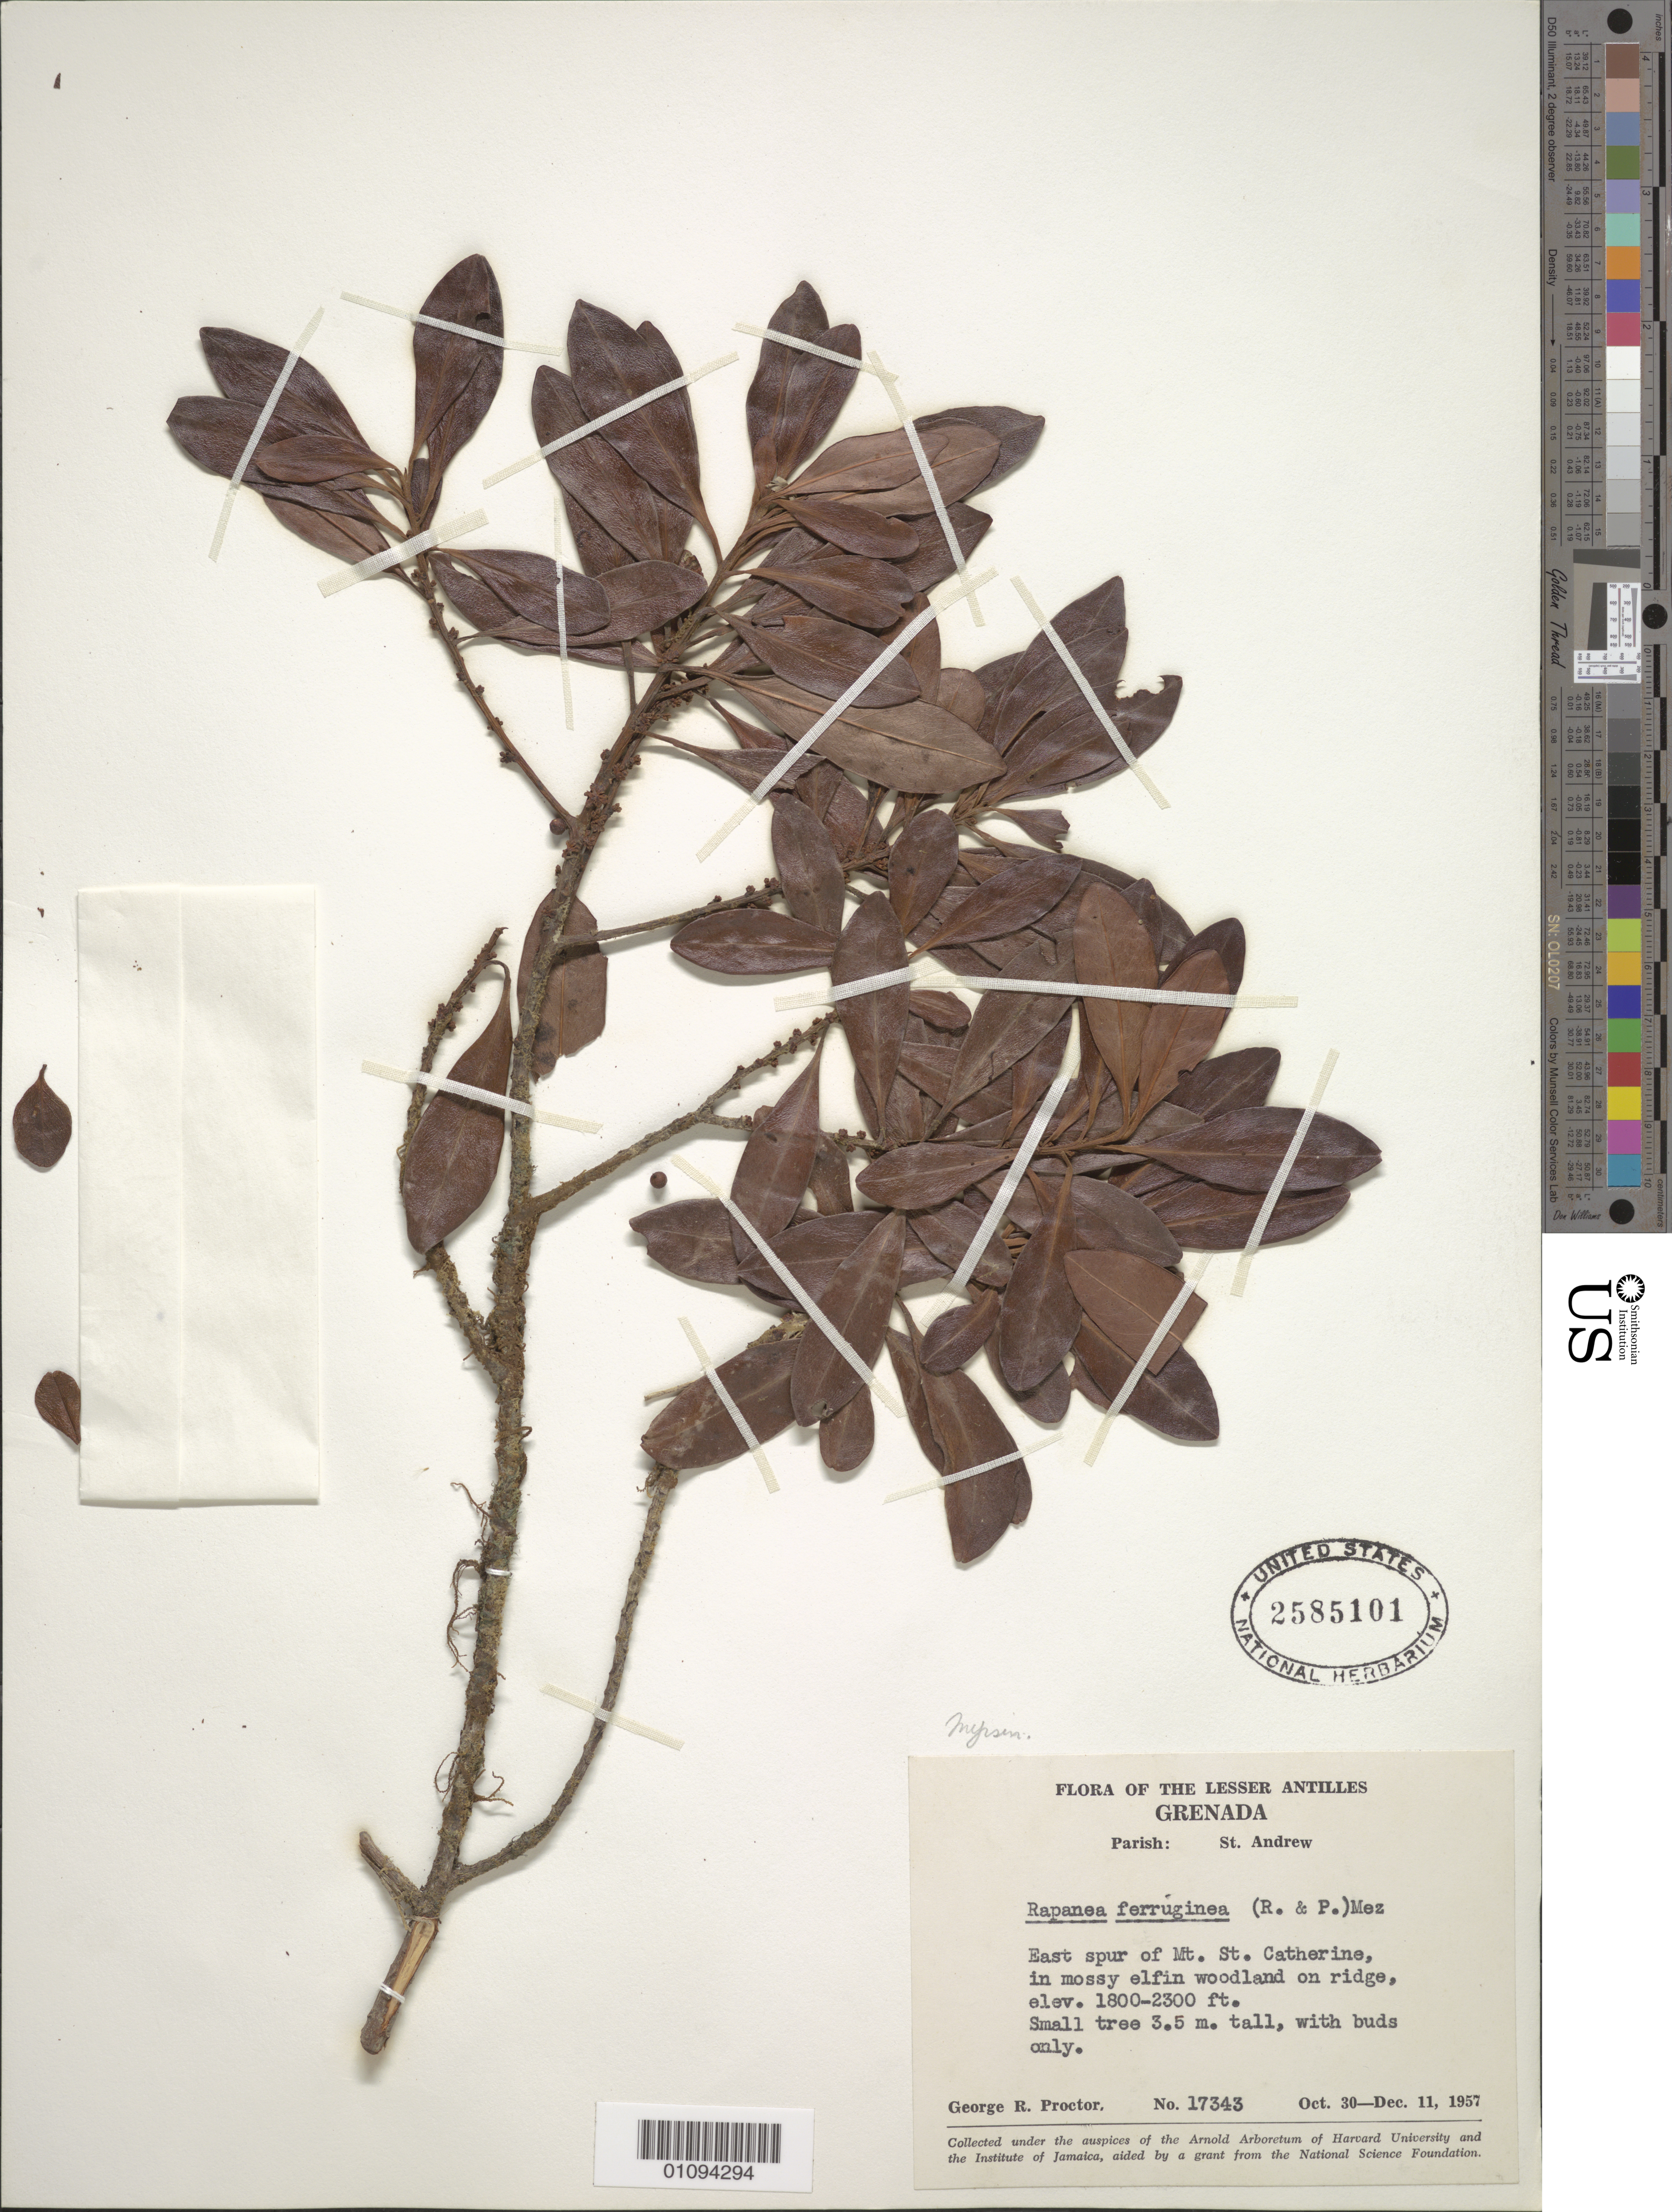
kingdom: Plantae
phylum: Tracheophyta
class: Magnoliopsida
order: Ericales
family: Primulaceae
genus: Myrsine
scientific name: Myrsine coriacea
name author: (Sw.) R. Br. ex Roem. & Schult.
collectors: G. R. Proctor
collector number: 17343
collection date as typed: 30 Oct 1957 to 11 Dec 1957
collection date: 1957-10-30/1957-12-11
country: Grenada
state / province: Saint Andrew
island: Grenada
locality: E spur of Mt. St. Catherine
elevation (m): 549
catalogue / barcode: US 2585101